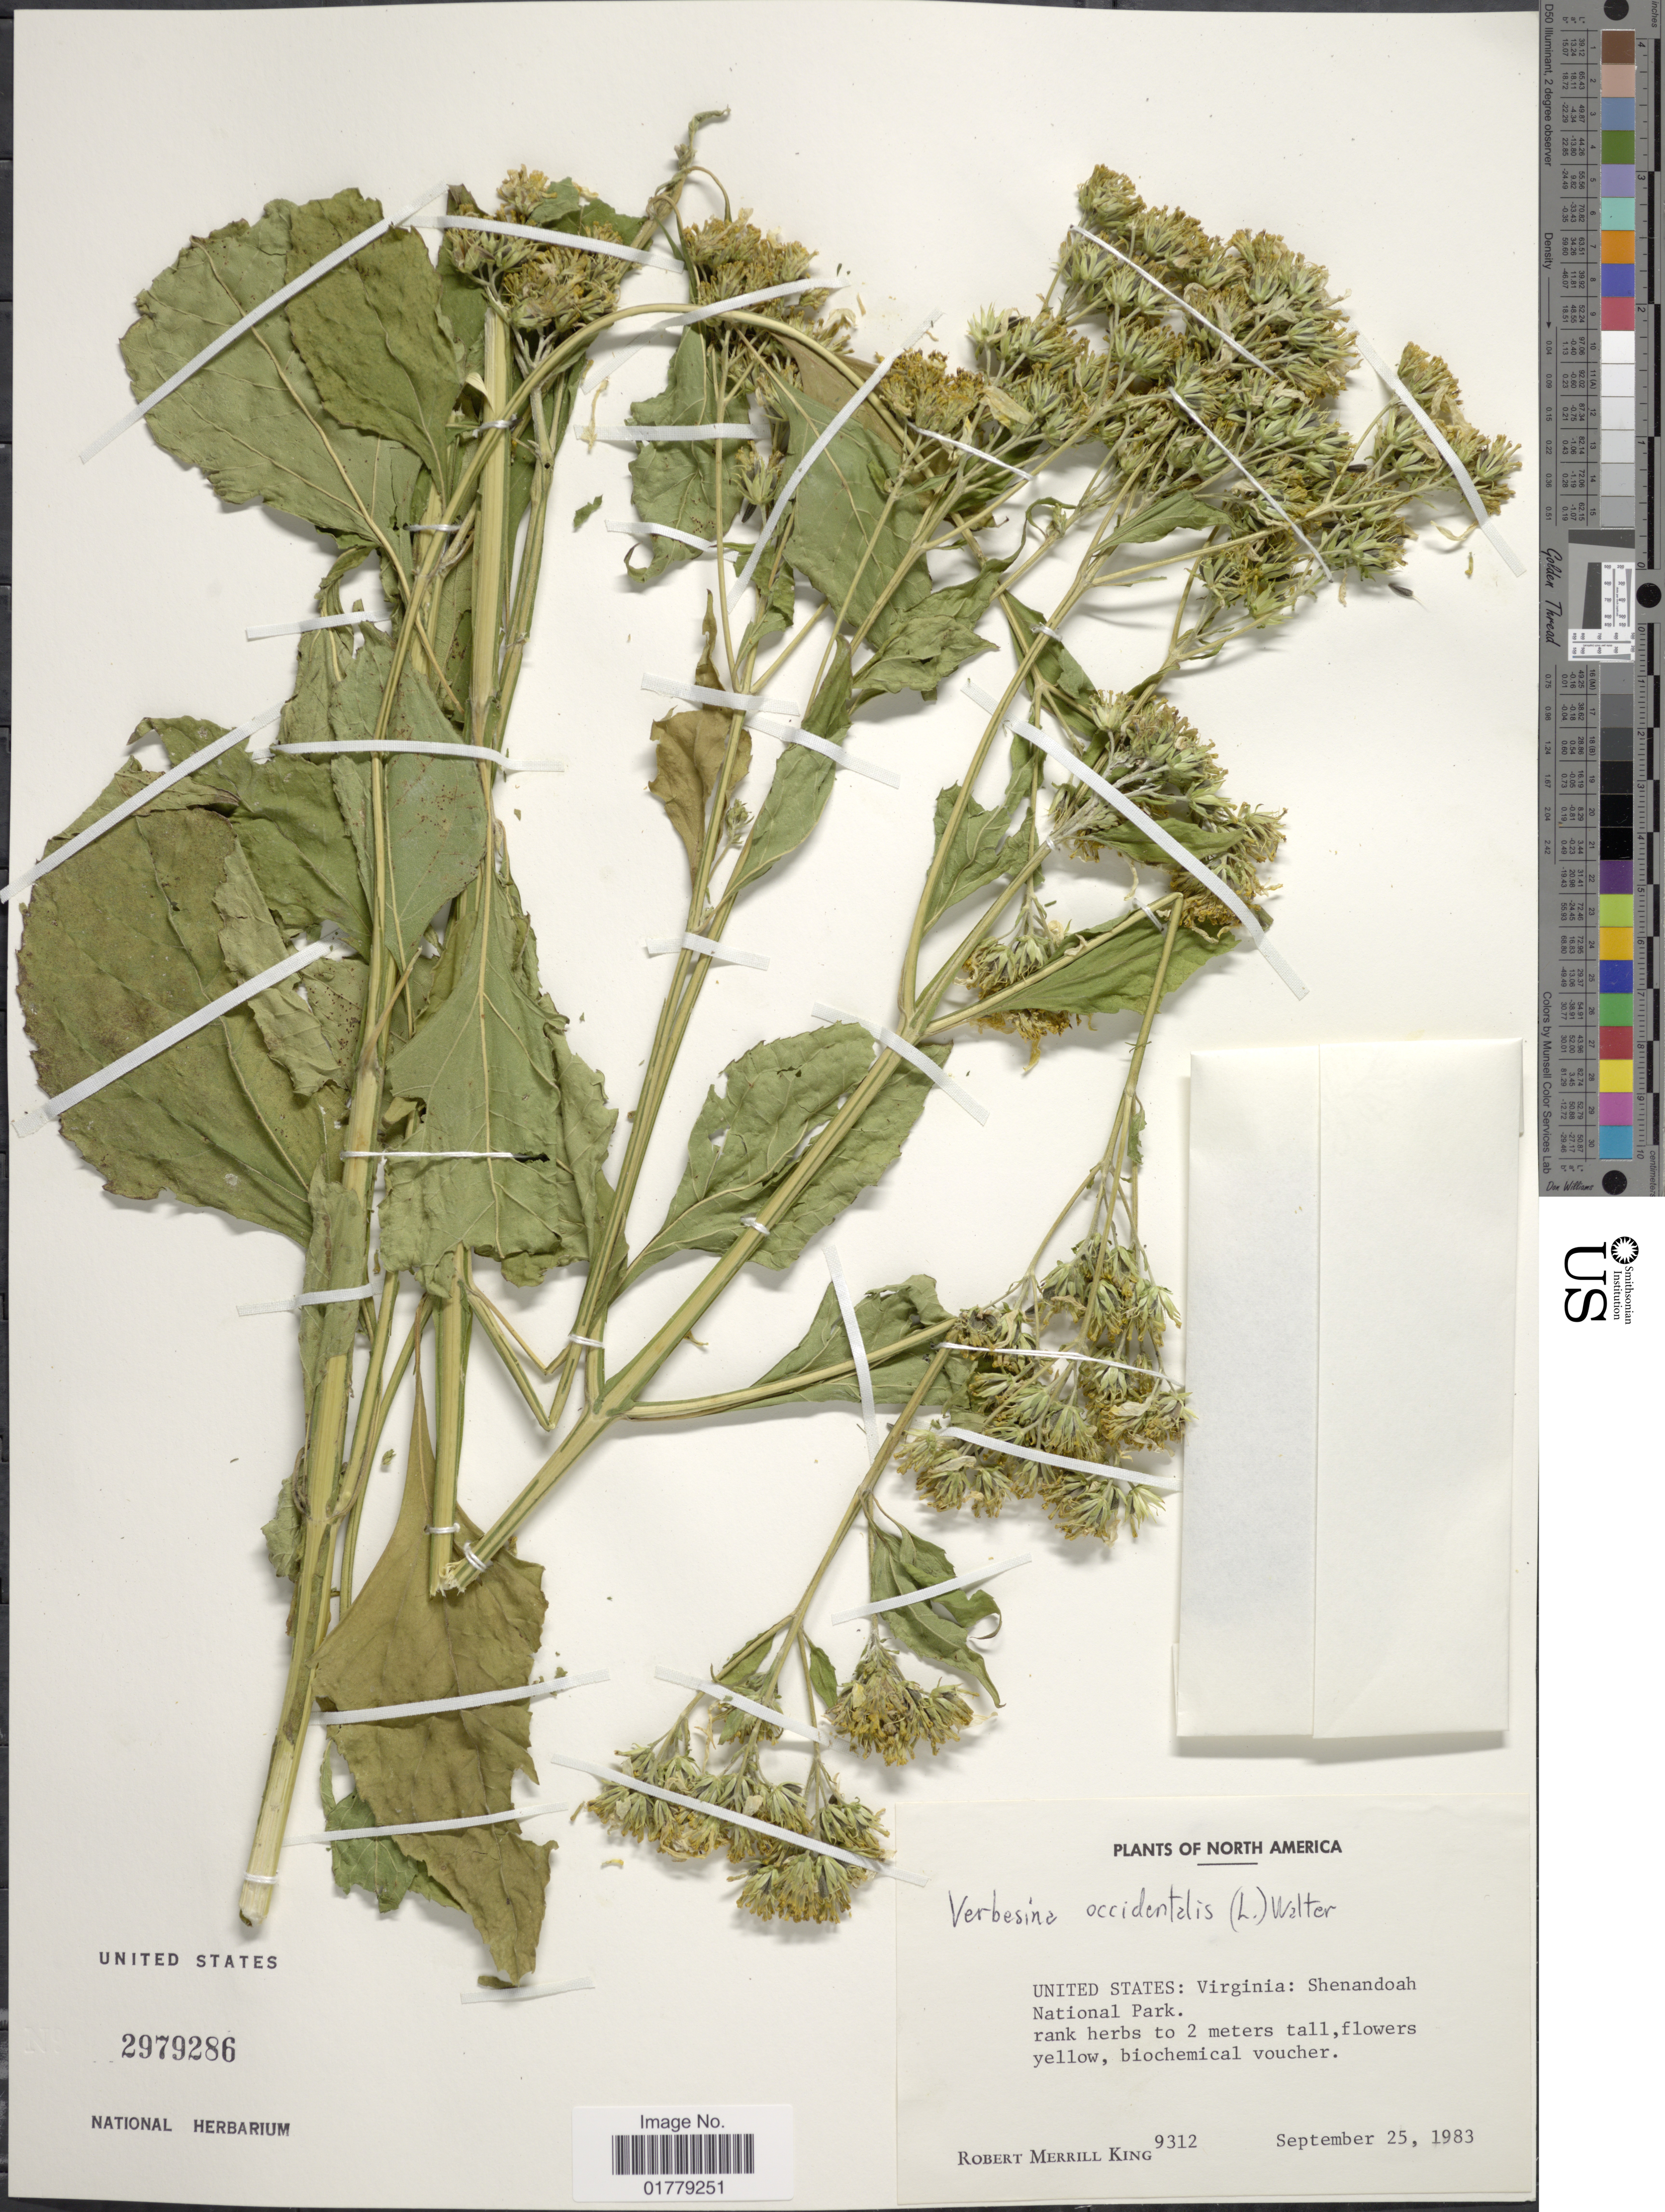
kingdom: Plantae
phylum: Tracheophyta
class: Magnoliopsida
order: Asterales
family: Asteraceae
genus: Verbesina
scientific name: Verbesina occidentalis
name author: (L.) Walter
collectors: R. M. King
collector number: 9312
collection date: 1983-09-25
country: United States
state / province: Virginia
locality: North America. United States: Virginia: Shenandoah National Park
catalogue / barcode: US 2979286